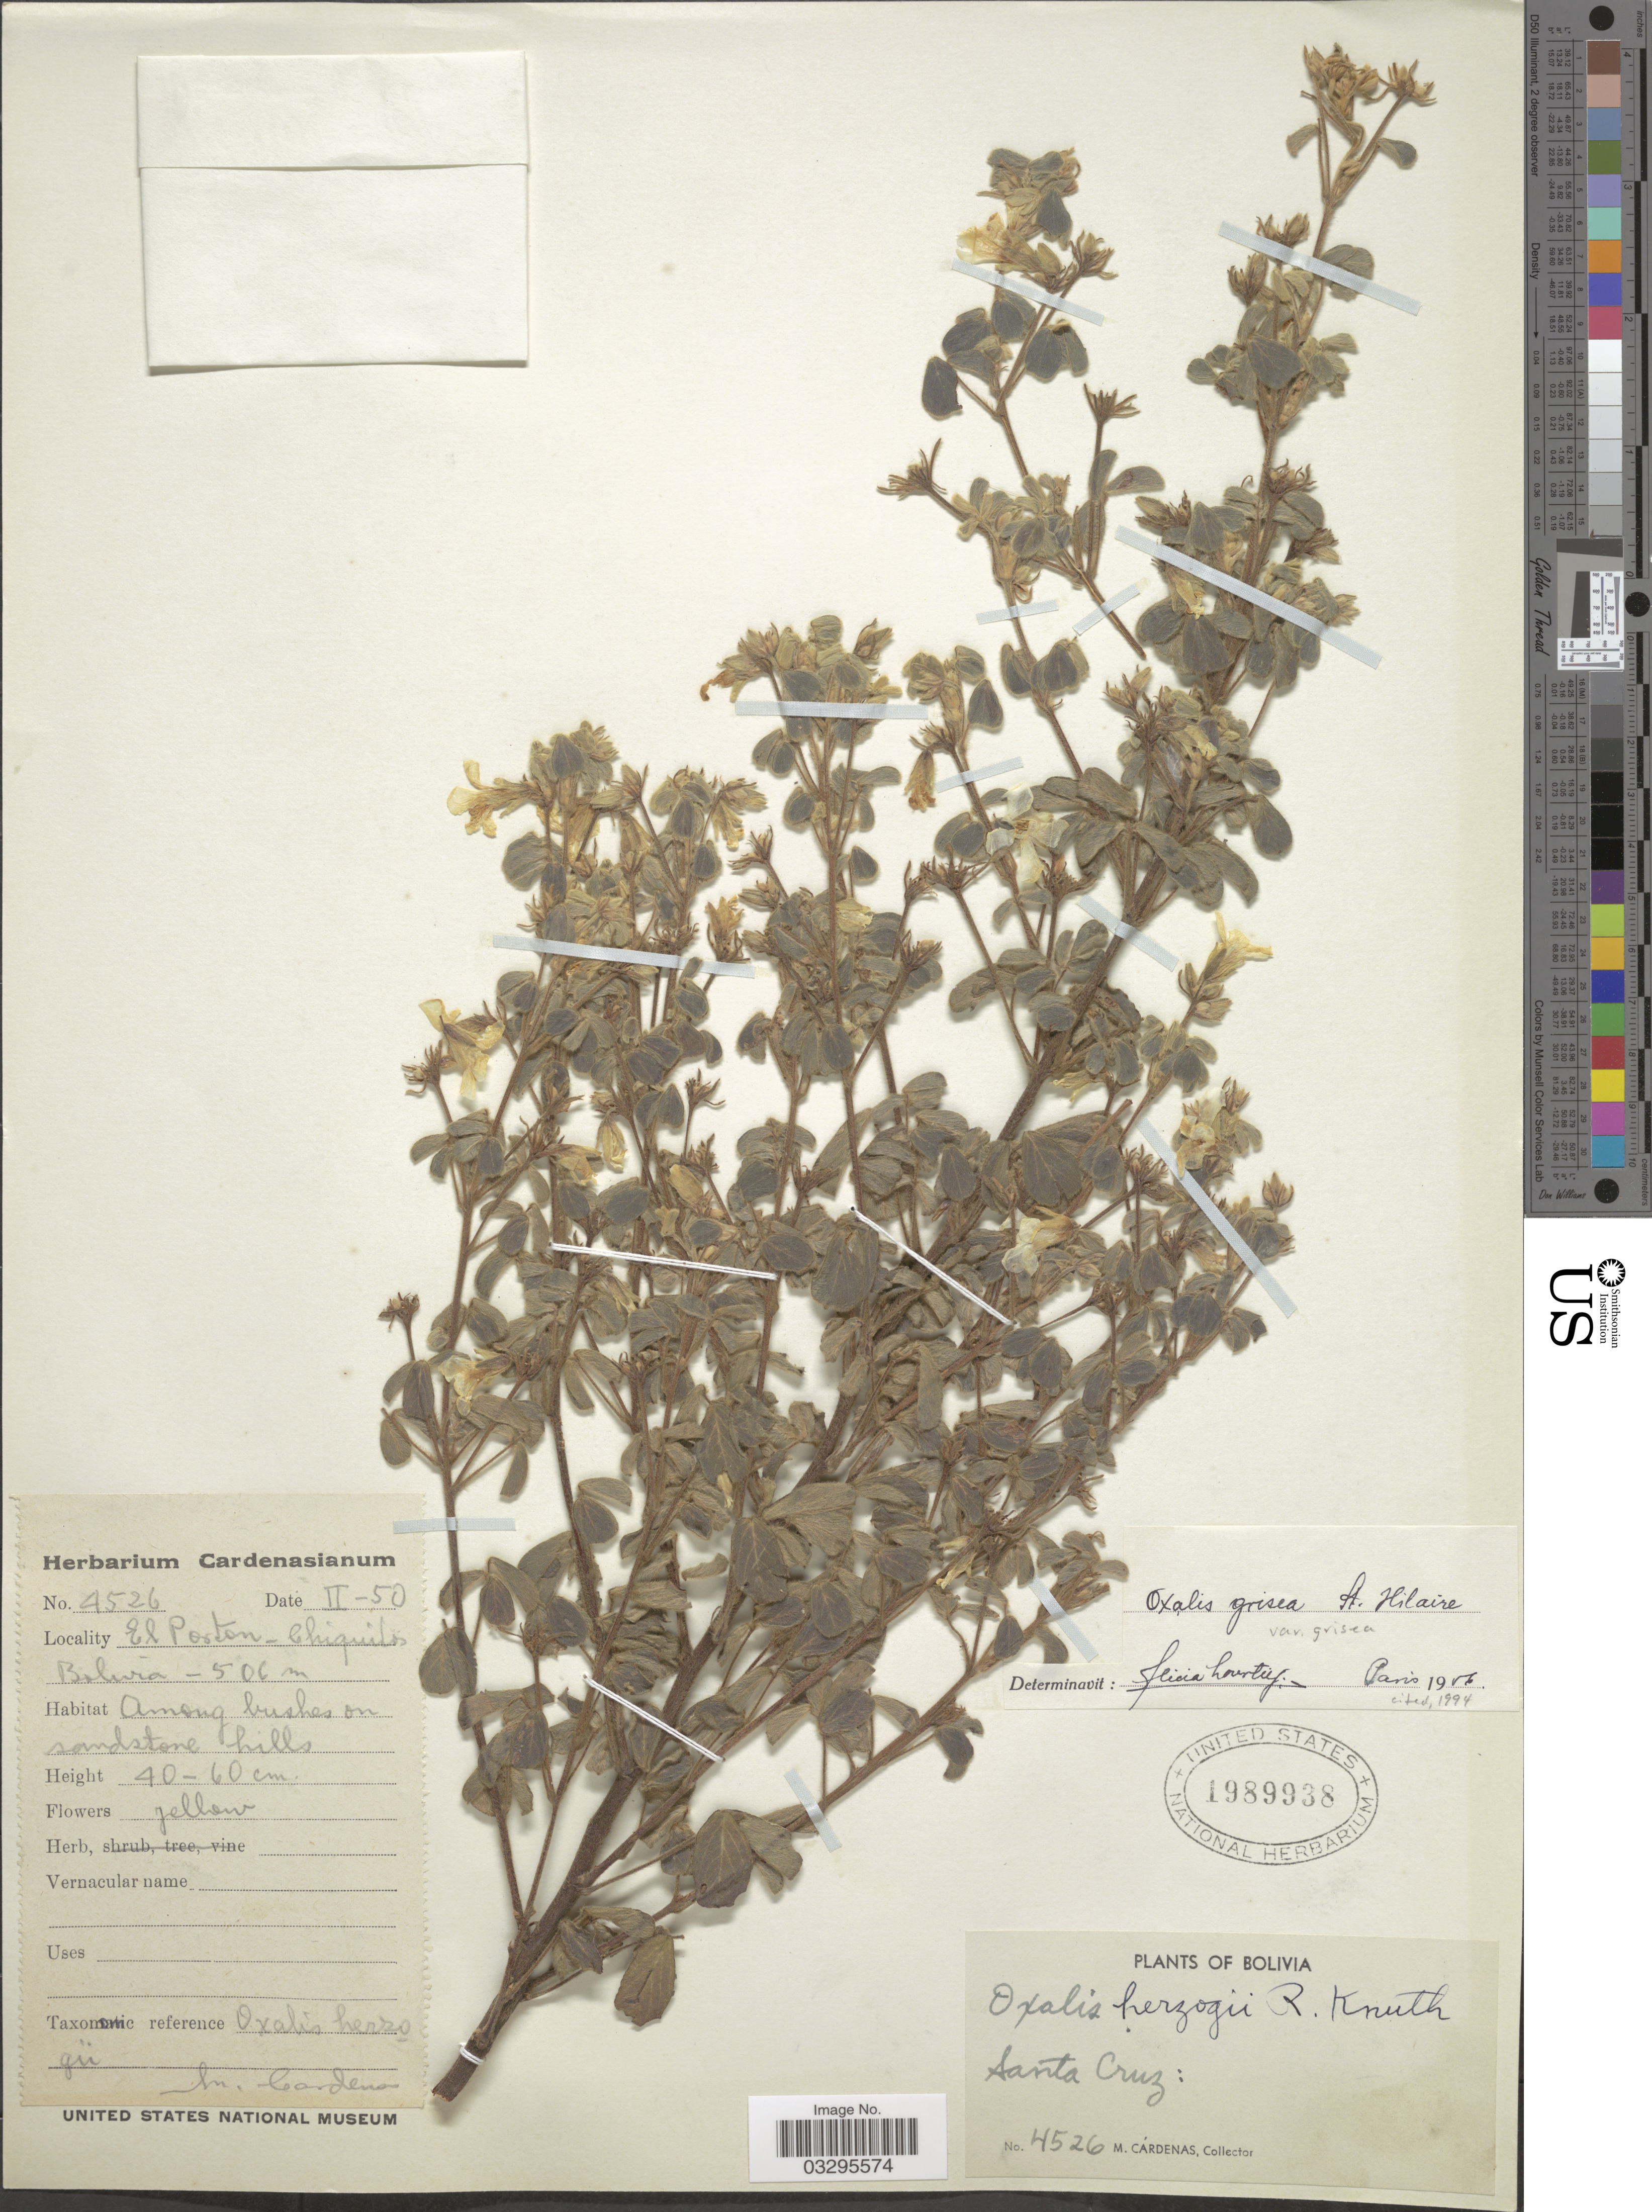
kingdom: Plantae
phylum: Tracheophyta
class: Magnoliopsida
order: Oxalidales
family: Oxalidaceae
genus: Oxalis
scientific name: Oxalis grisea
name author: A. St.-Hil. & Naudin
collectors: M. Cárdenas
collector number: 4526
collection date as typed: Transcribed d/m/y: /2/50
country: Bolivia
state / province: Santa Cruz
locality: El Poston - Chiquitos. On sandstone hills.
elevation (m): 506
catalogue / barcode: US 1989938